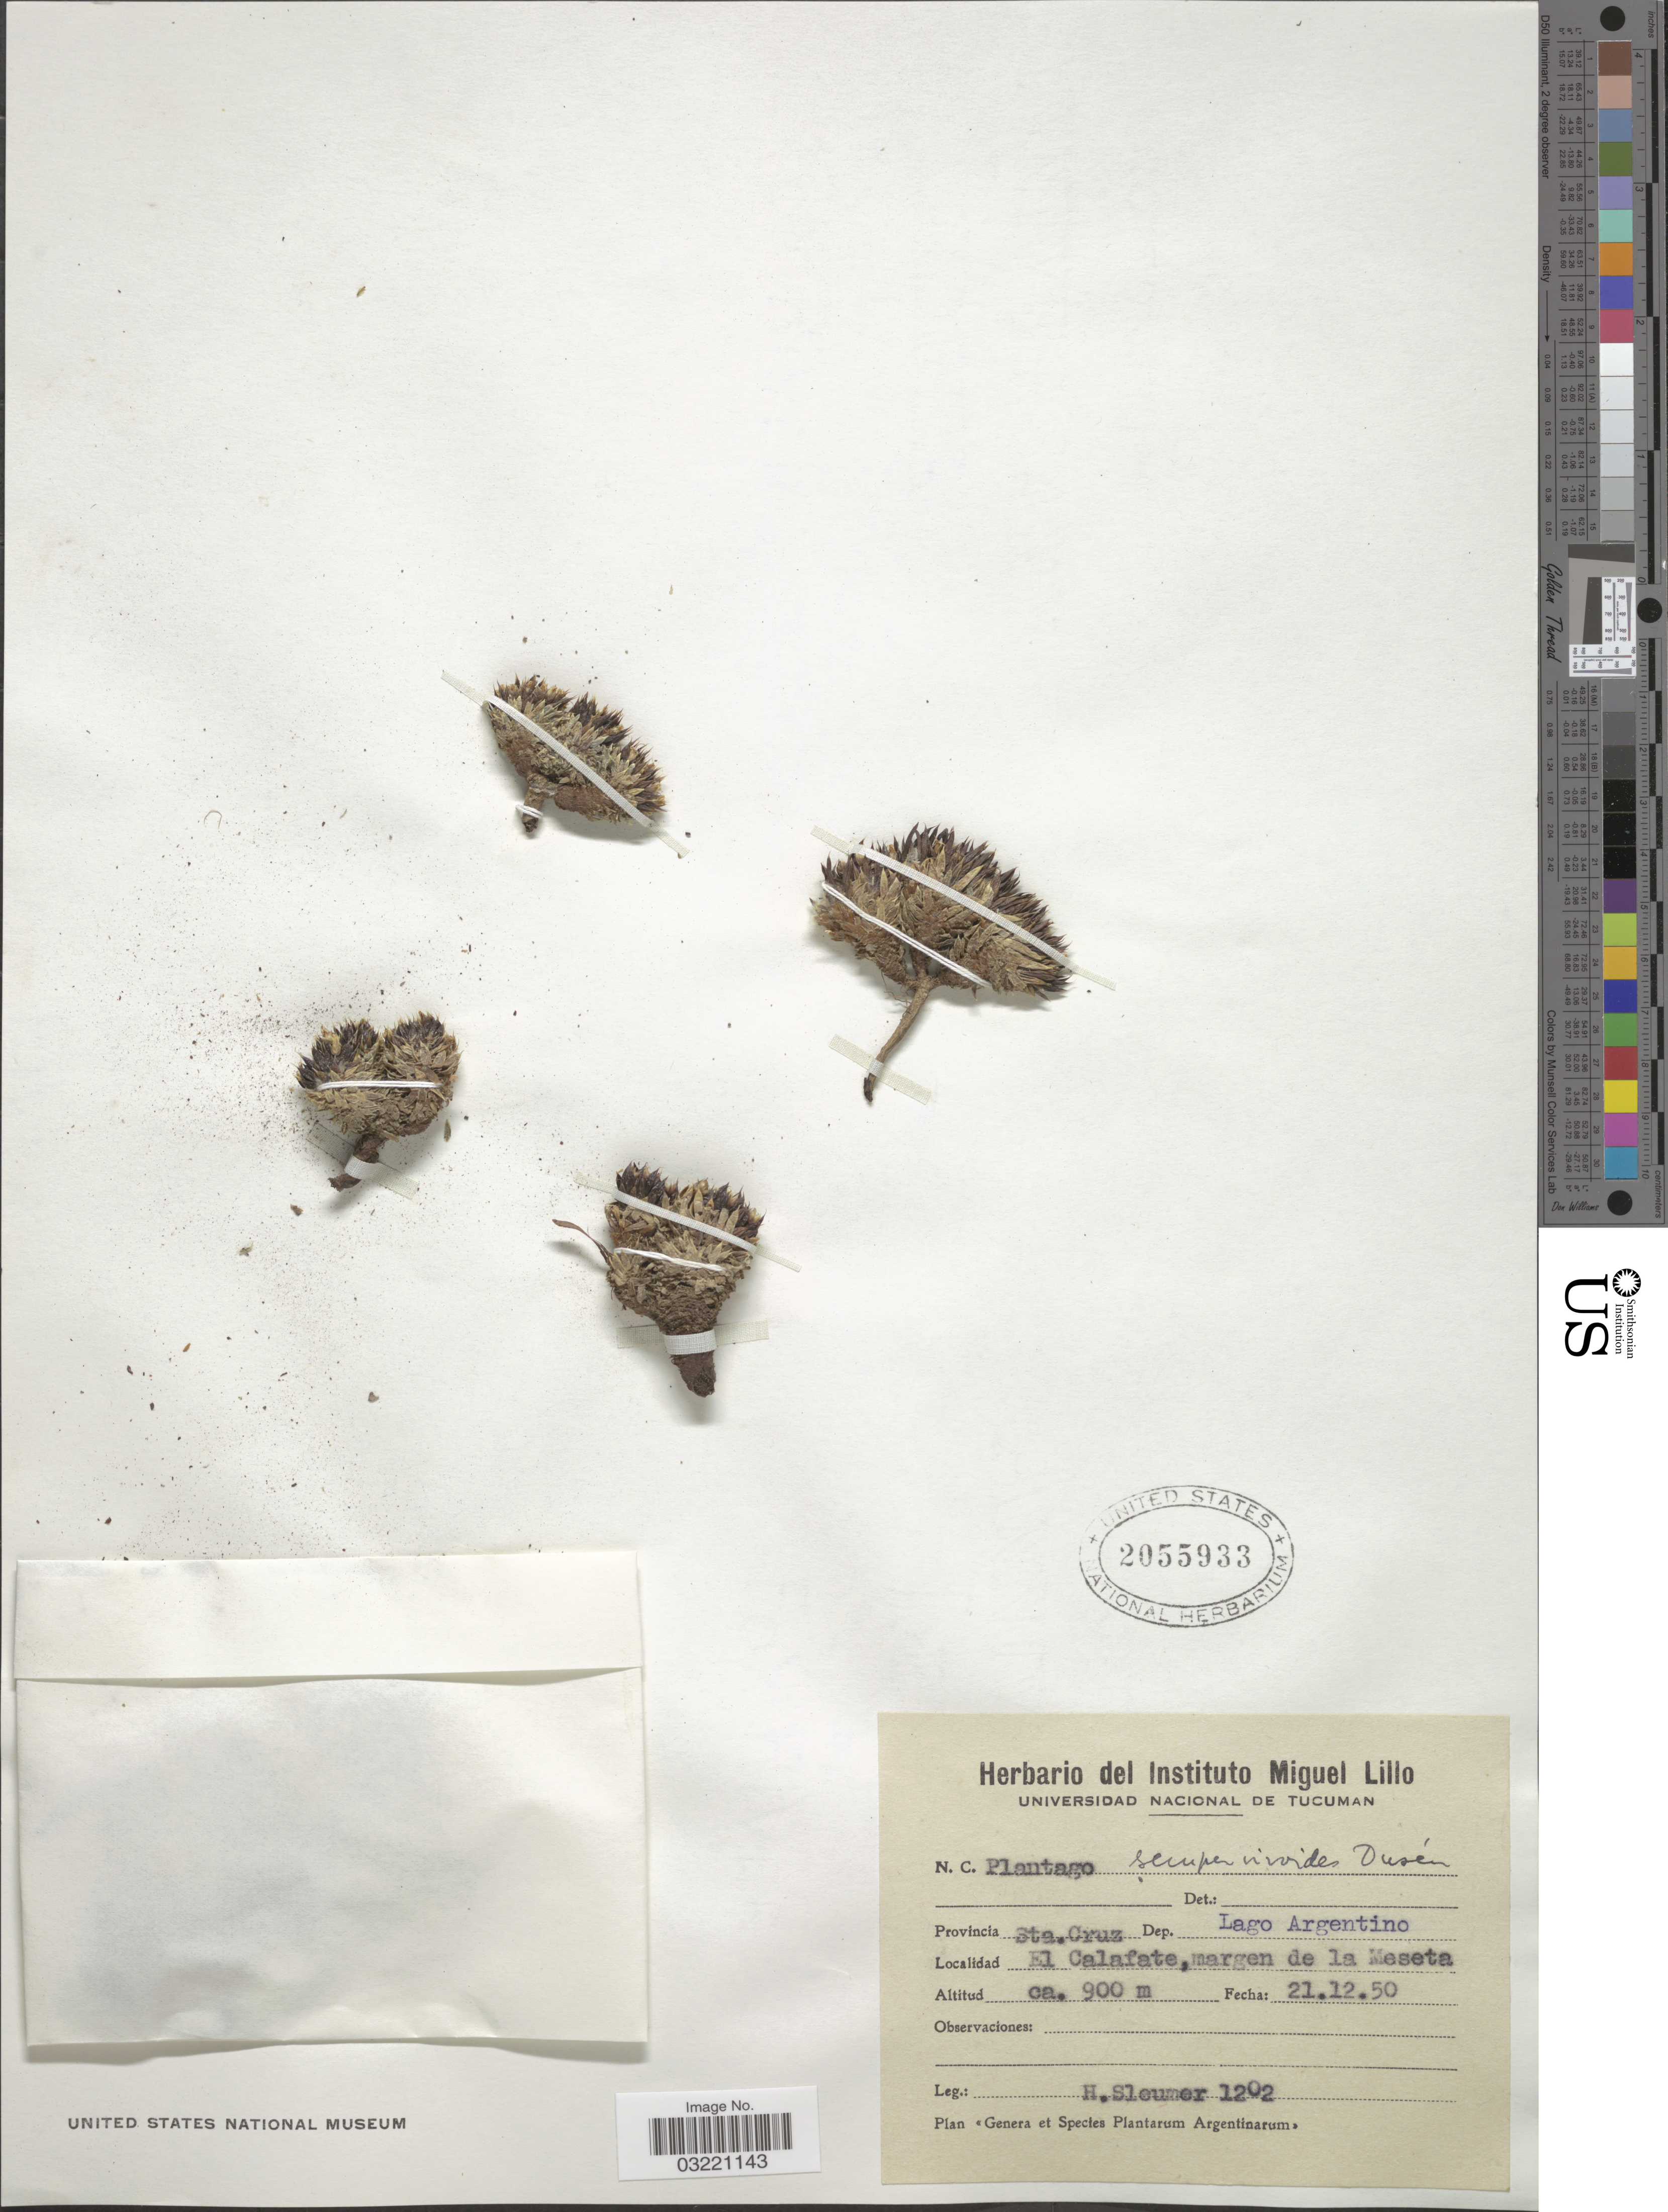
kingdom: Plantae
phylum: Tracheophyta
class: Magnoliopsida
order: Lamiales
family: Plantaginaceae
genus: Plantago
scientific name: Plantago sempervivoides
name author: Dusén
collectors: H. O. Sleumer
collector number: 1202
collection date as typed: Transcribed d/m/y: 21/12/50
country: Argentina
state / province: Santa Cruz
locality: Dep. Lago Argentino. El Calafate, margen de la Meseta.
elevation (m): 900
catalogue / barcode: US 2055933